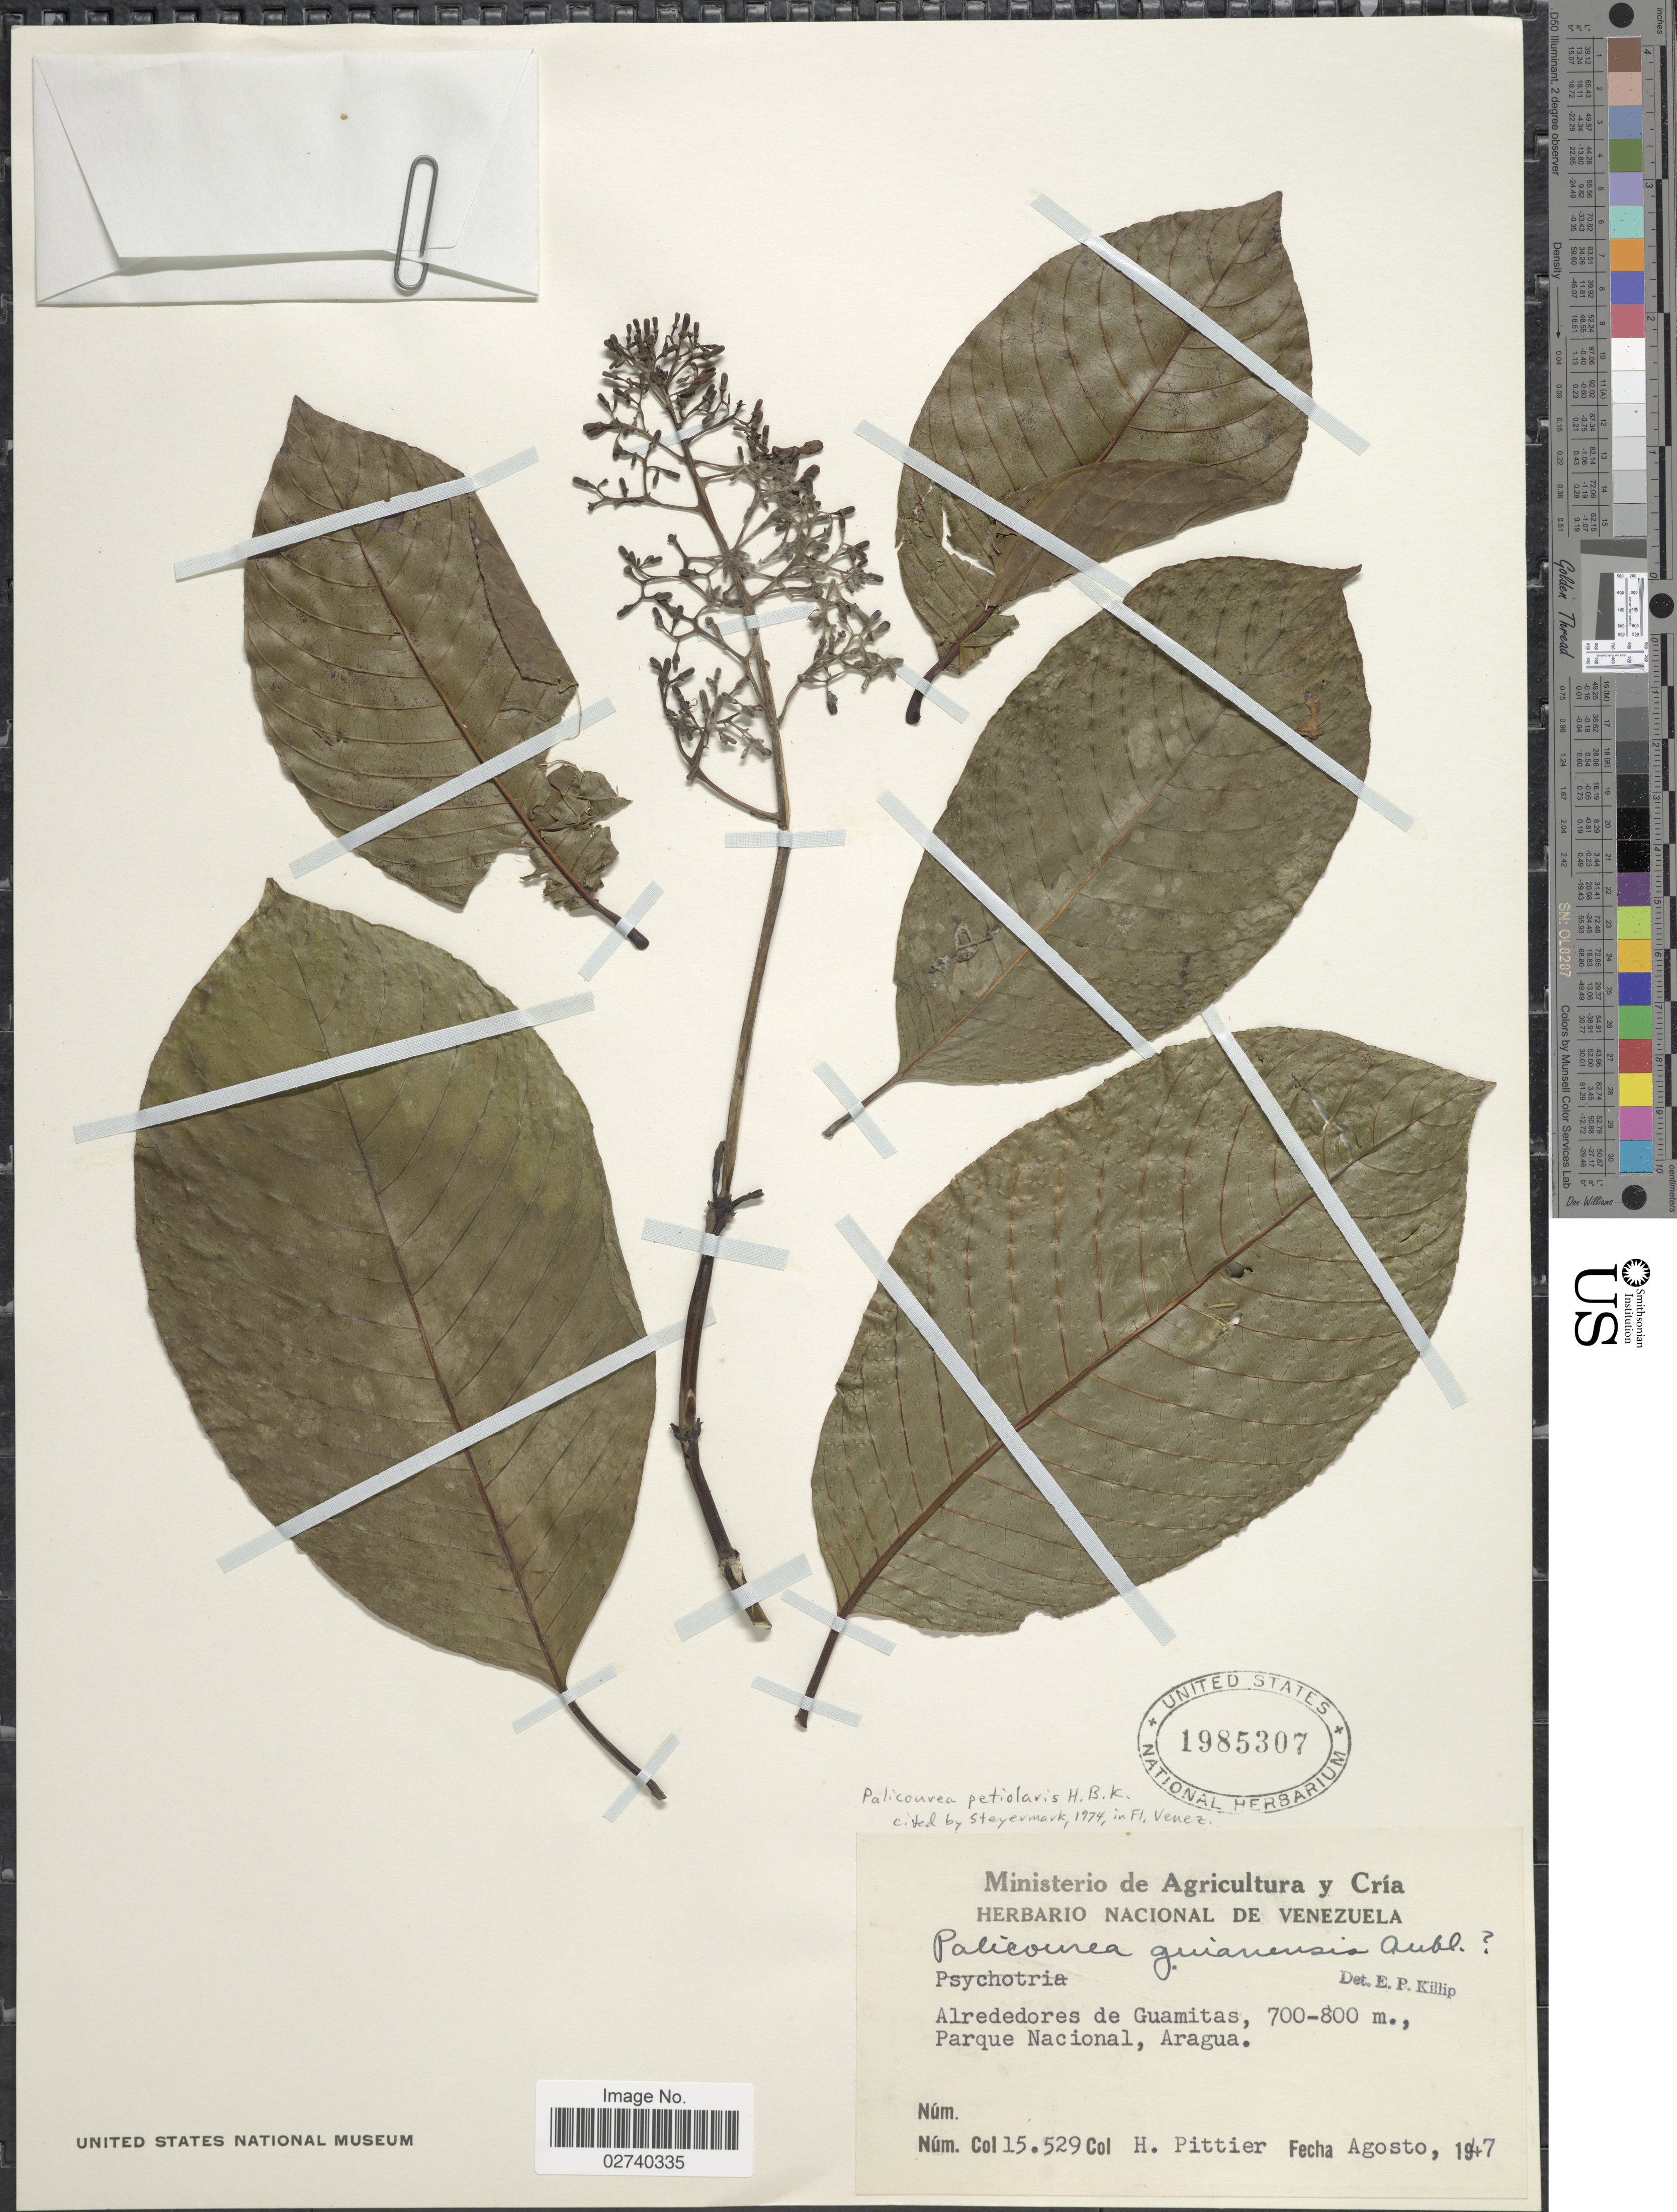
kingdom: Plantae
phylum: Tracheophyta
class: Magnoliopsida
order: Gentianales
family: Rubiaceae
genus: Palicourea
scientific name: Palicourea petiolaris Kunth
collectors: H. F. Pittier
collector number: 15529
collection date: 1947-08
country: Venezuela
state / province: Aragua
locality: Alrededores de Guamitas, Parque Nacional.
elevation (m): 700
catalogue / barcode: US 1985307